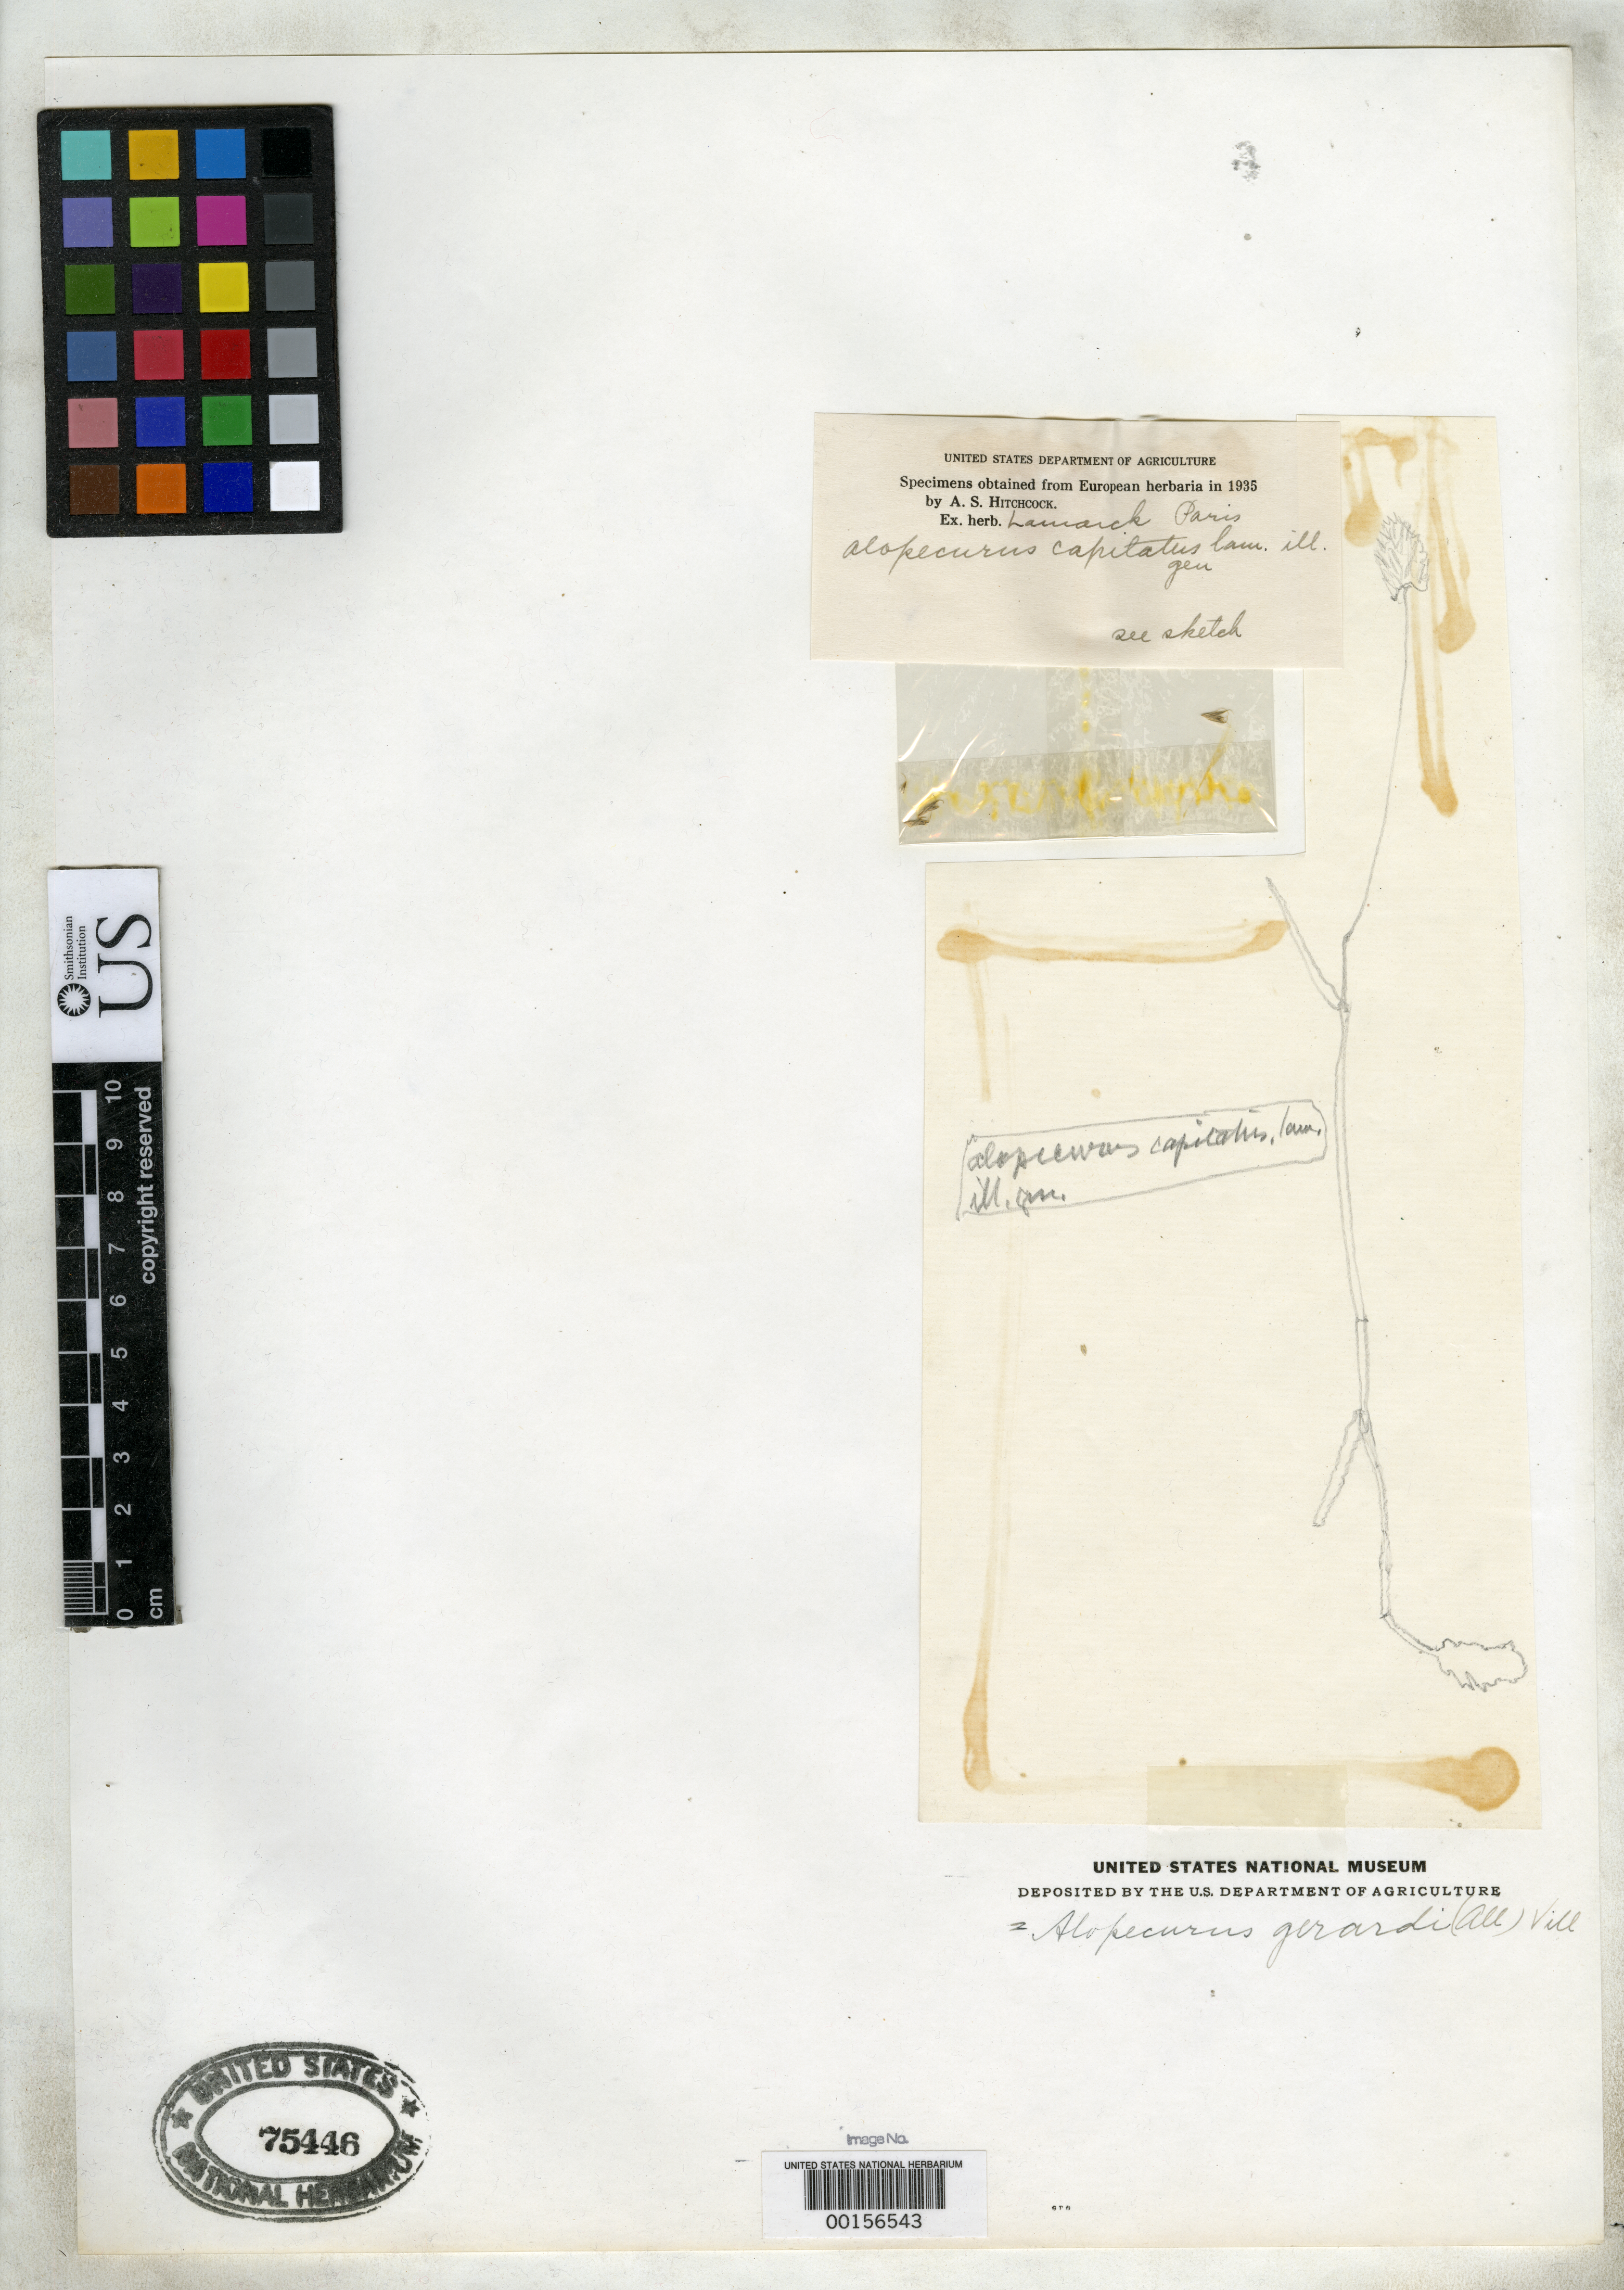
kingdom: Plantae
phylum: Tracheophyta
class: Liliopsida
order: Poales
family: Poaceae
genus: Alopecurus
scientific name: Alopecurus capitatus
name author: Lam.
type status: Type Fragment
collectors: ex herb. Lamarck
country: France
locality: E. Gallia, Gerard.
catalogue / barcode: US 75446